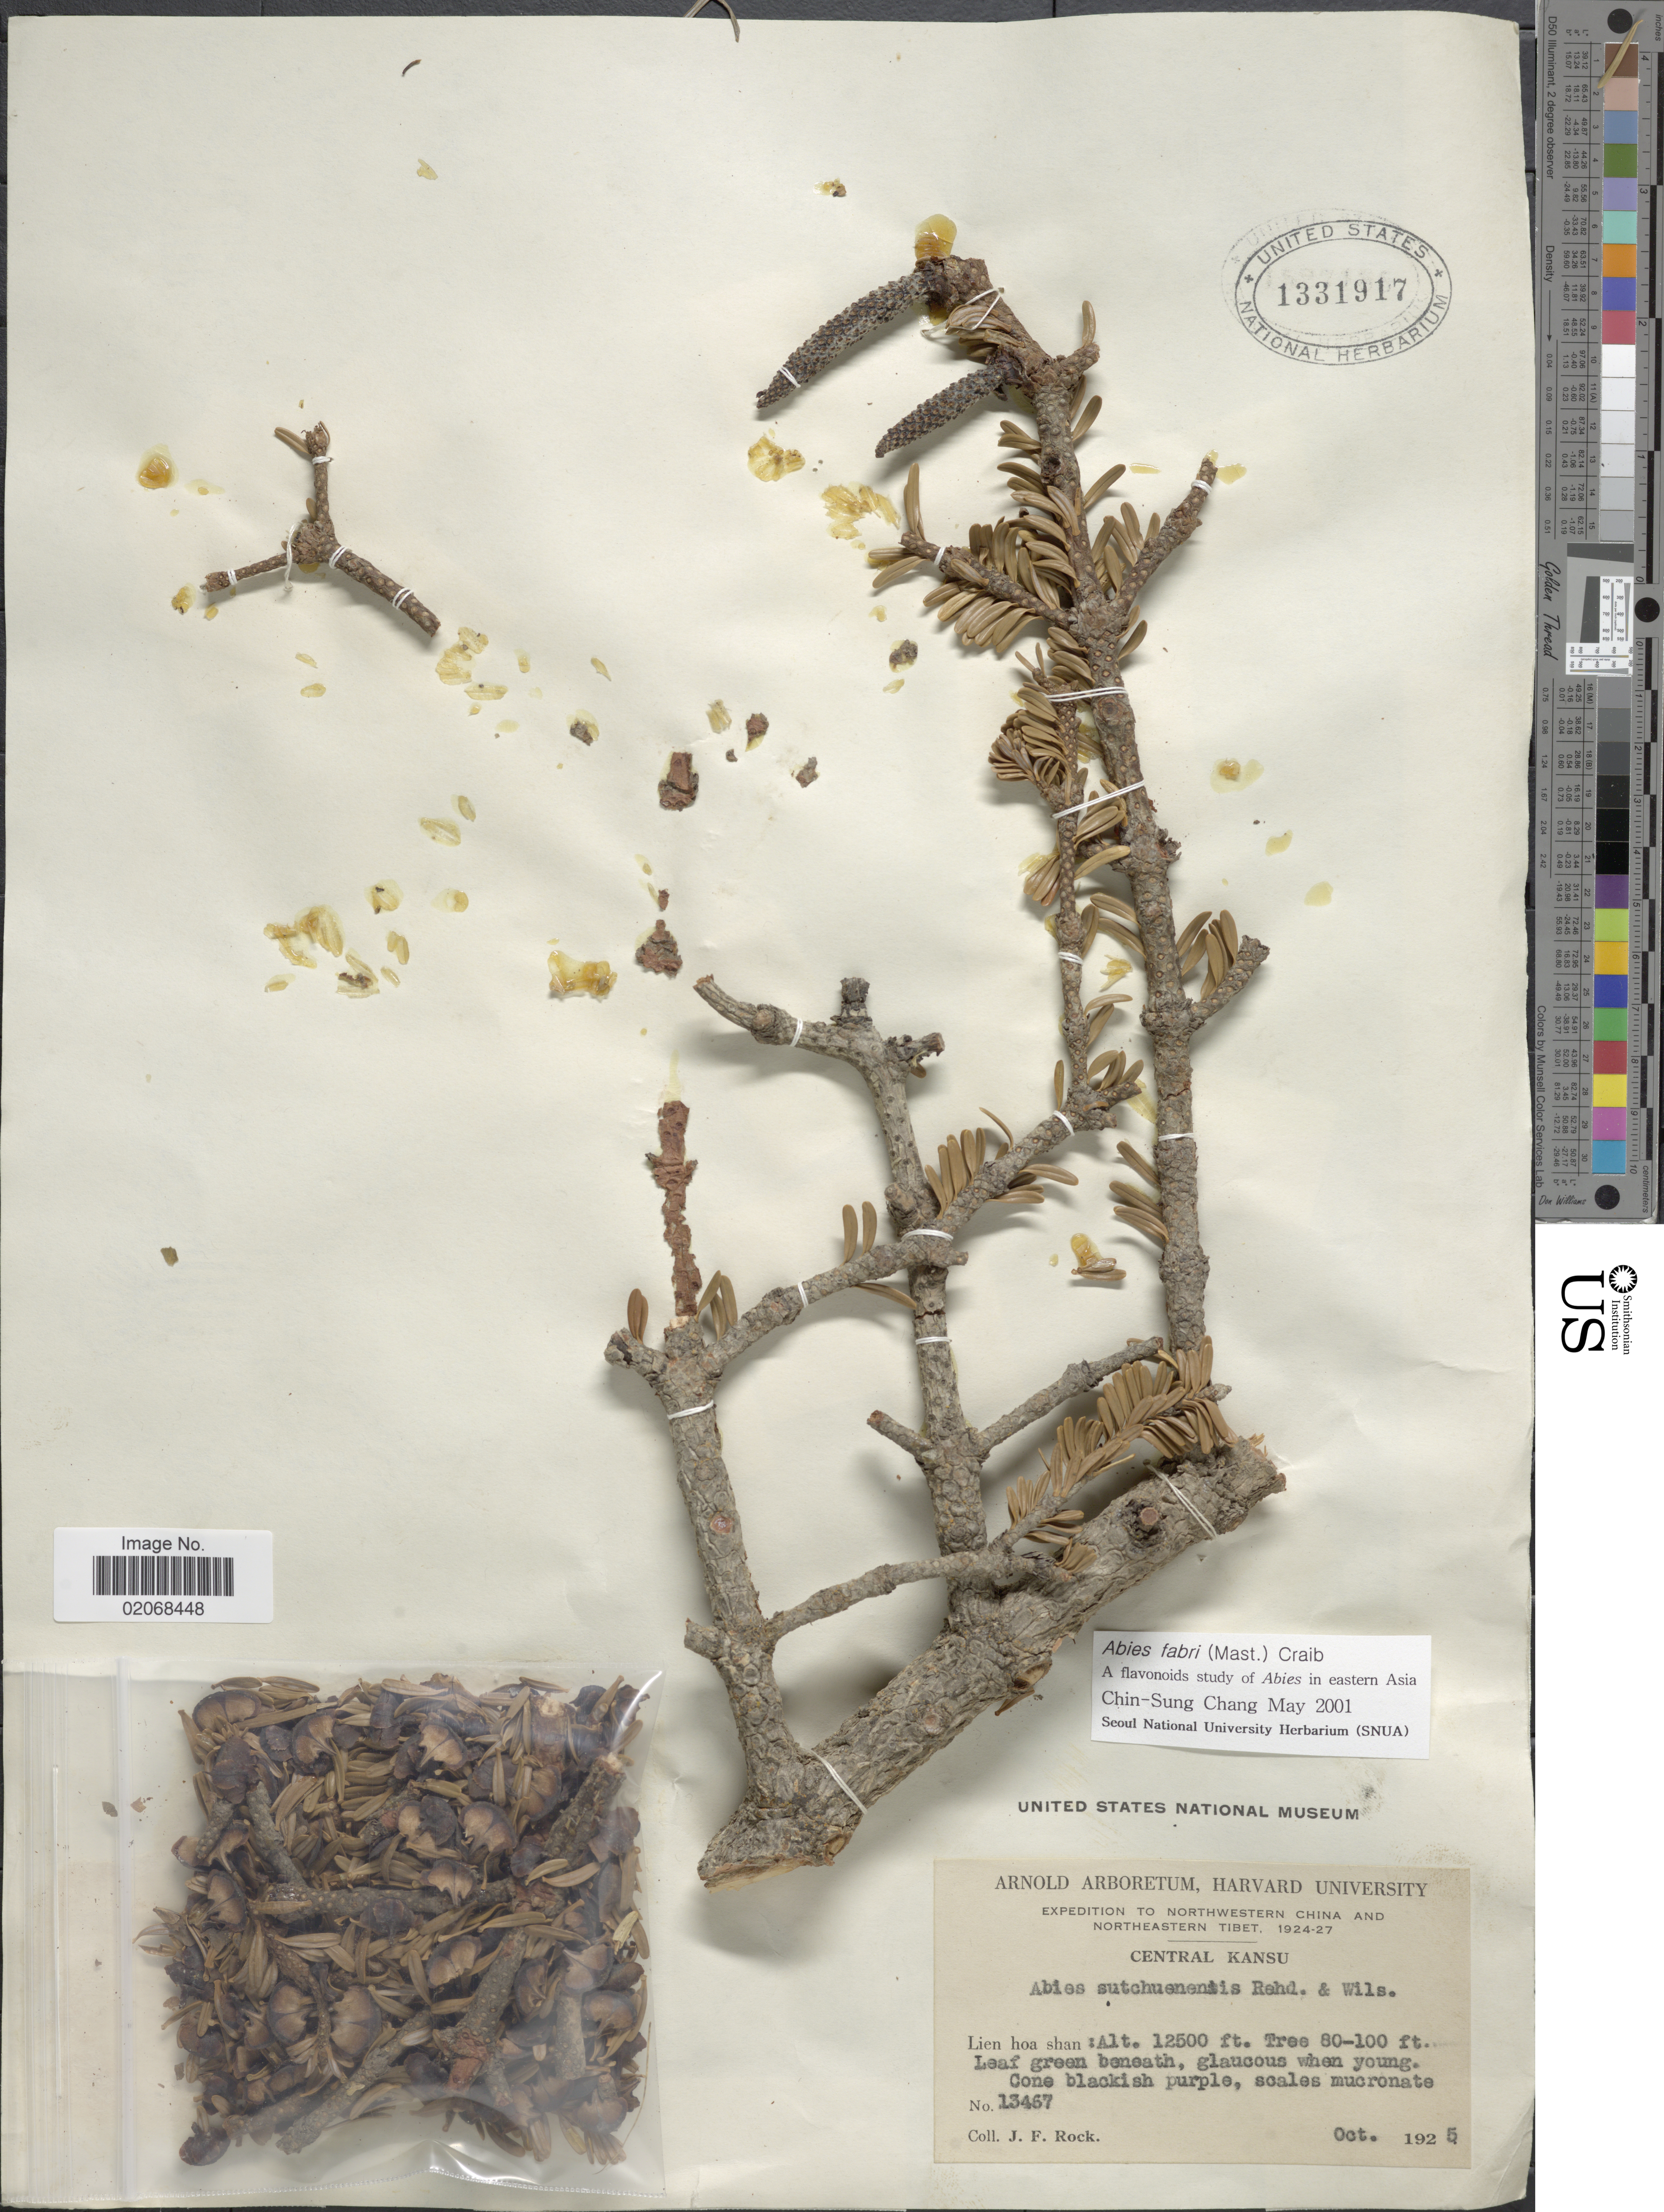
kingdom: Plantae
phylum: Tracheophyta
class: Pinopsida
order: Pinales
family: Pinaceae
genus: Abies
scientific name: Abies fabri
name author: (Mast.) Craib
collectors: J. Rock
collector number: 13467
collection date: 1925-10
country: China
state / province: Gansu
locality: Northwestern China and Northeastern Tibet, Central Kansu, Lien hoa shan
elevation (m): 3810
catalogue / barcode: US 1331917